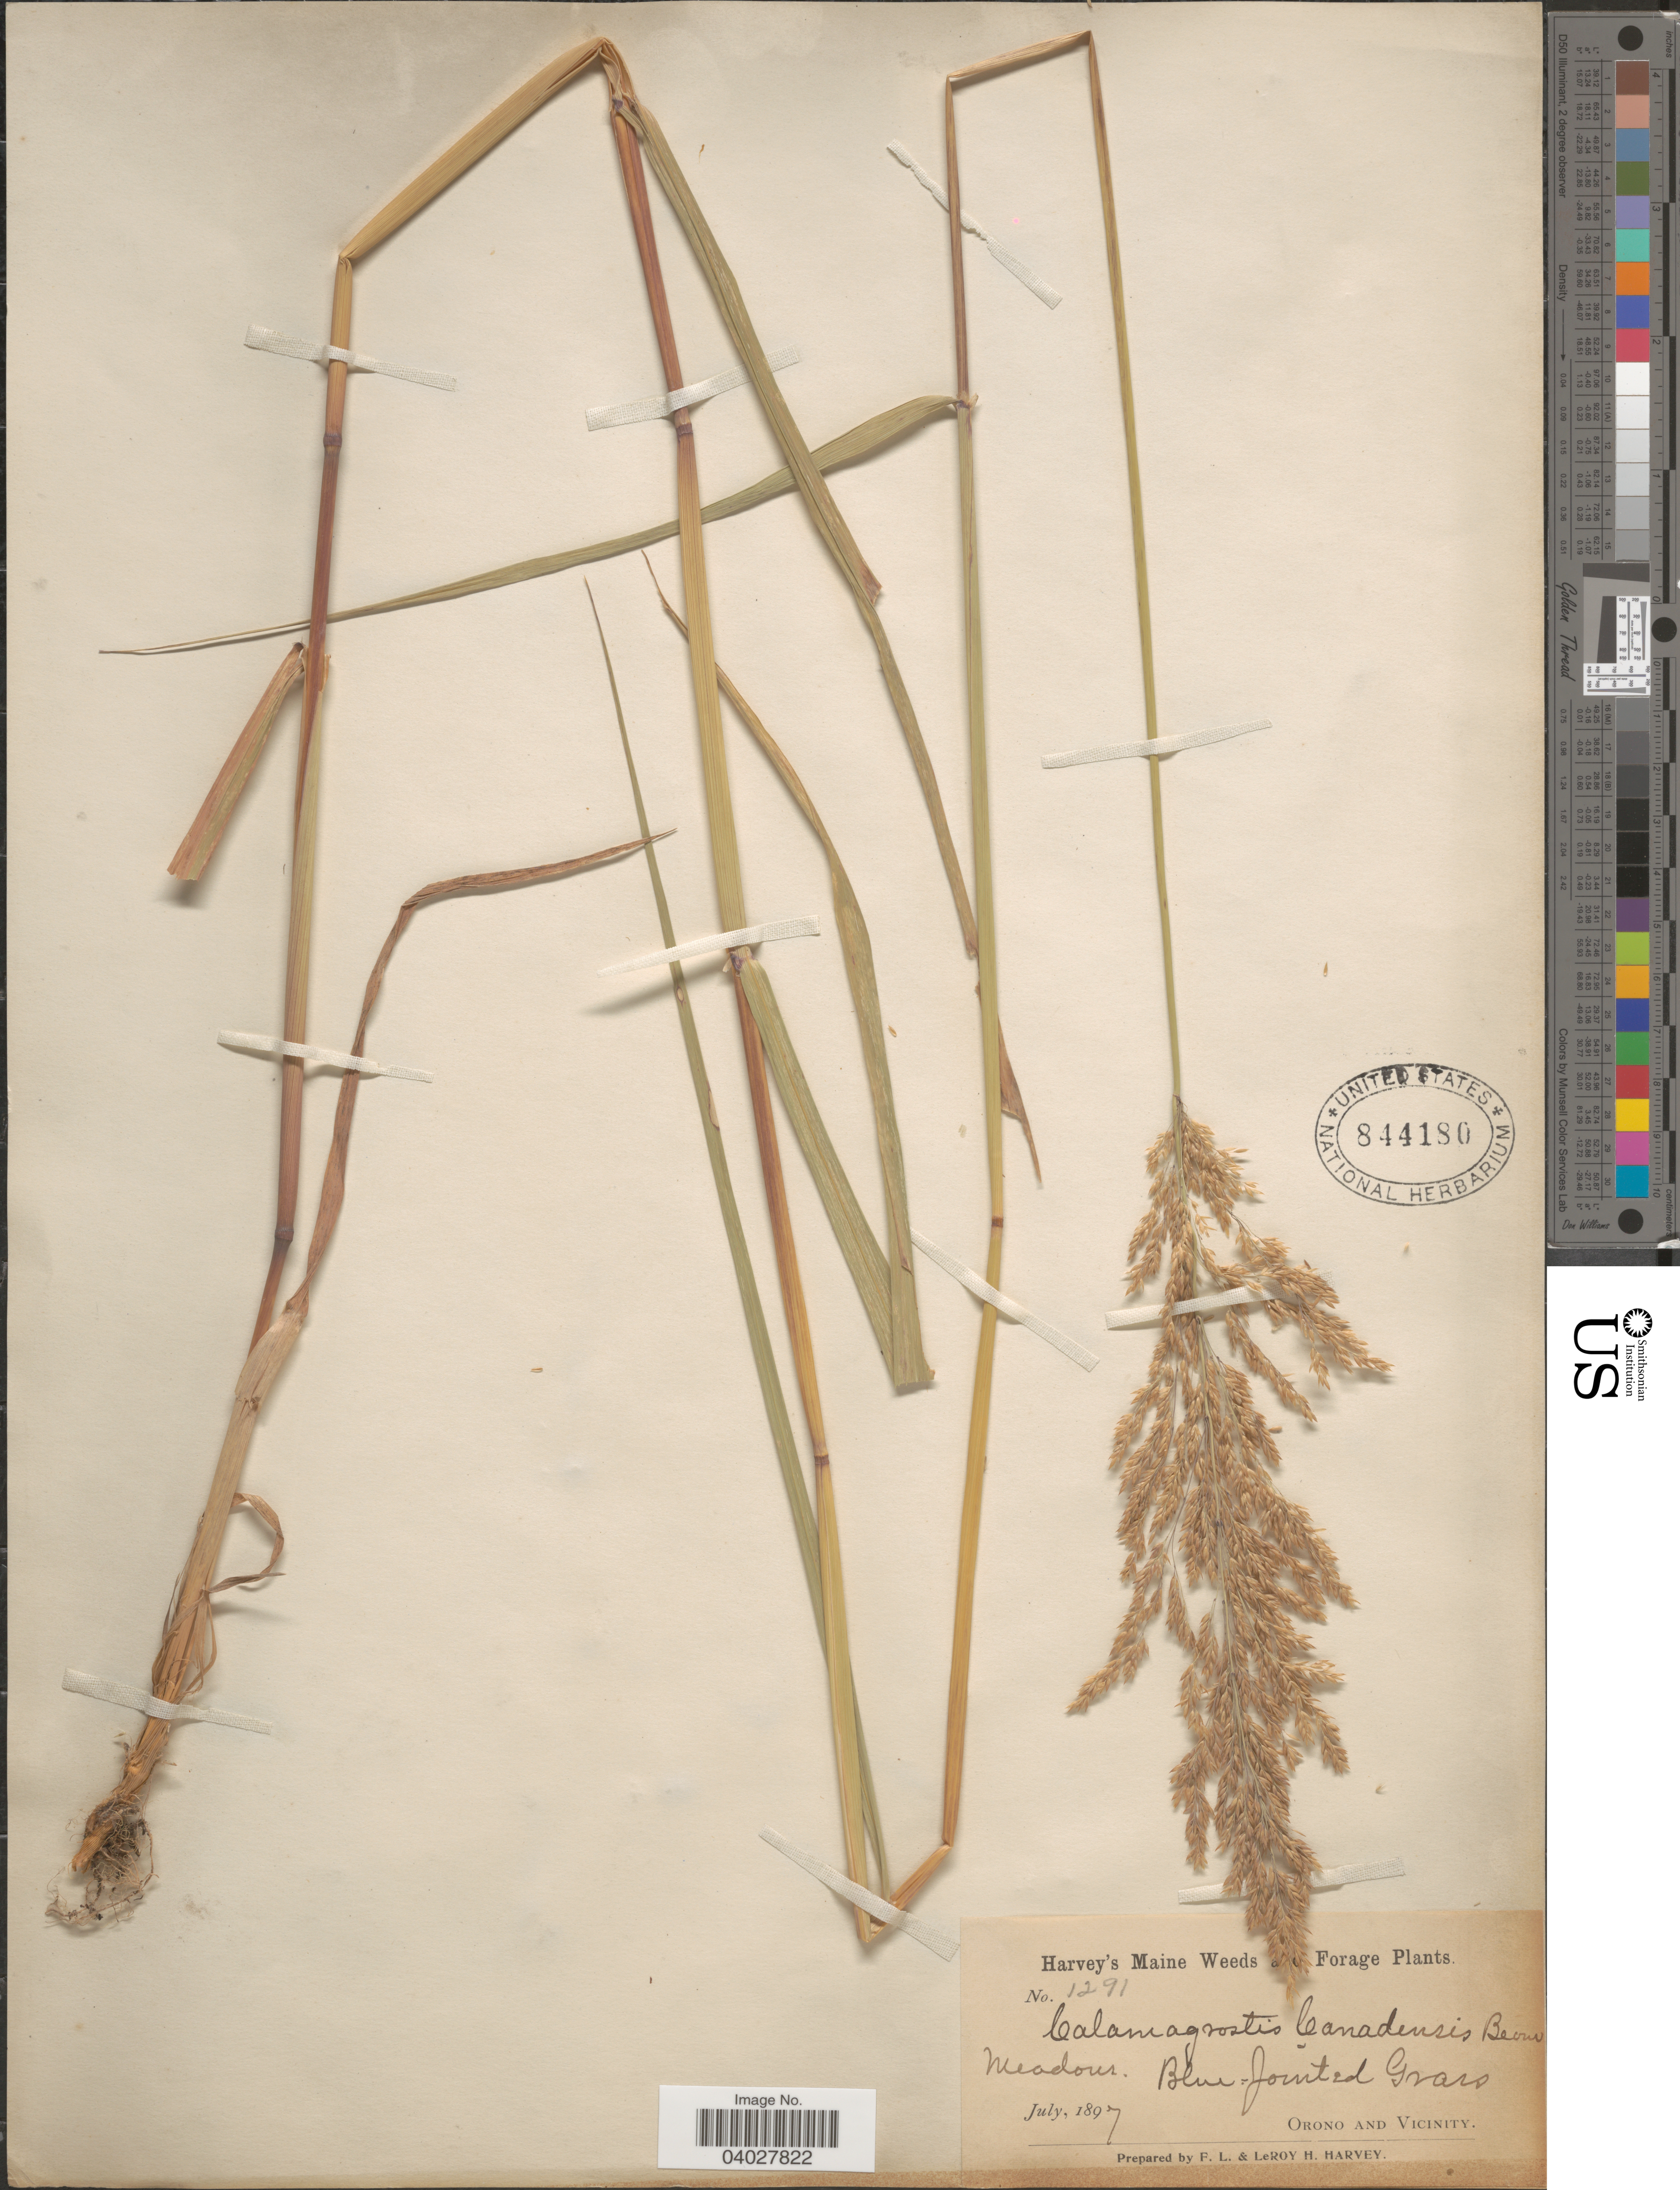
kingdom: Plantae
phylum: Tracheophyta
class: Liliopsida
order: Poales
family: Poaceae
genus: Calamagrostis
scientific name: Calamagrostis canadensis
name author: (Michx.) P. Beauv.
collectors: F. L. Harvey & L. H. Harvey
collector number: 1291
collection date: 1897-07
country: United States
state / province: Maine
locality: Orono and vicinity.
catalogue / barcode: US 844180